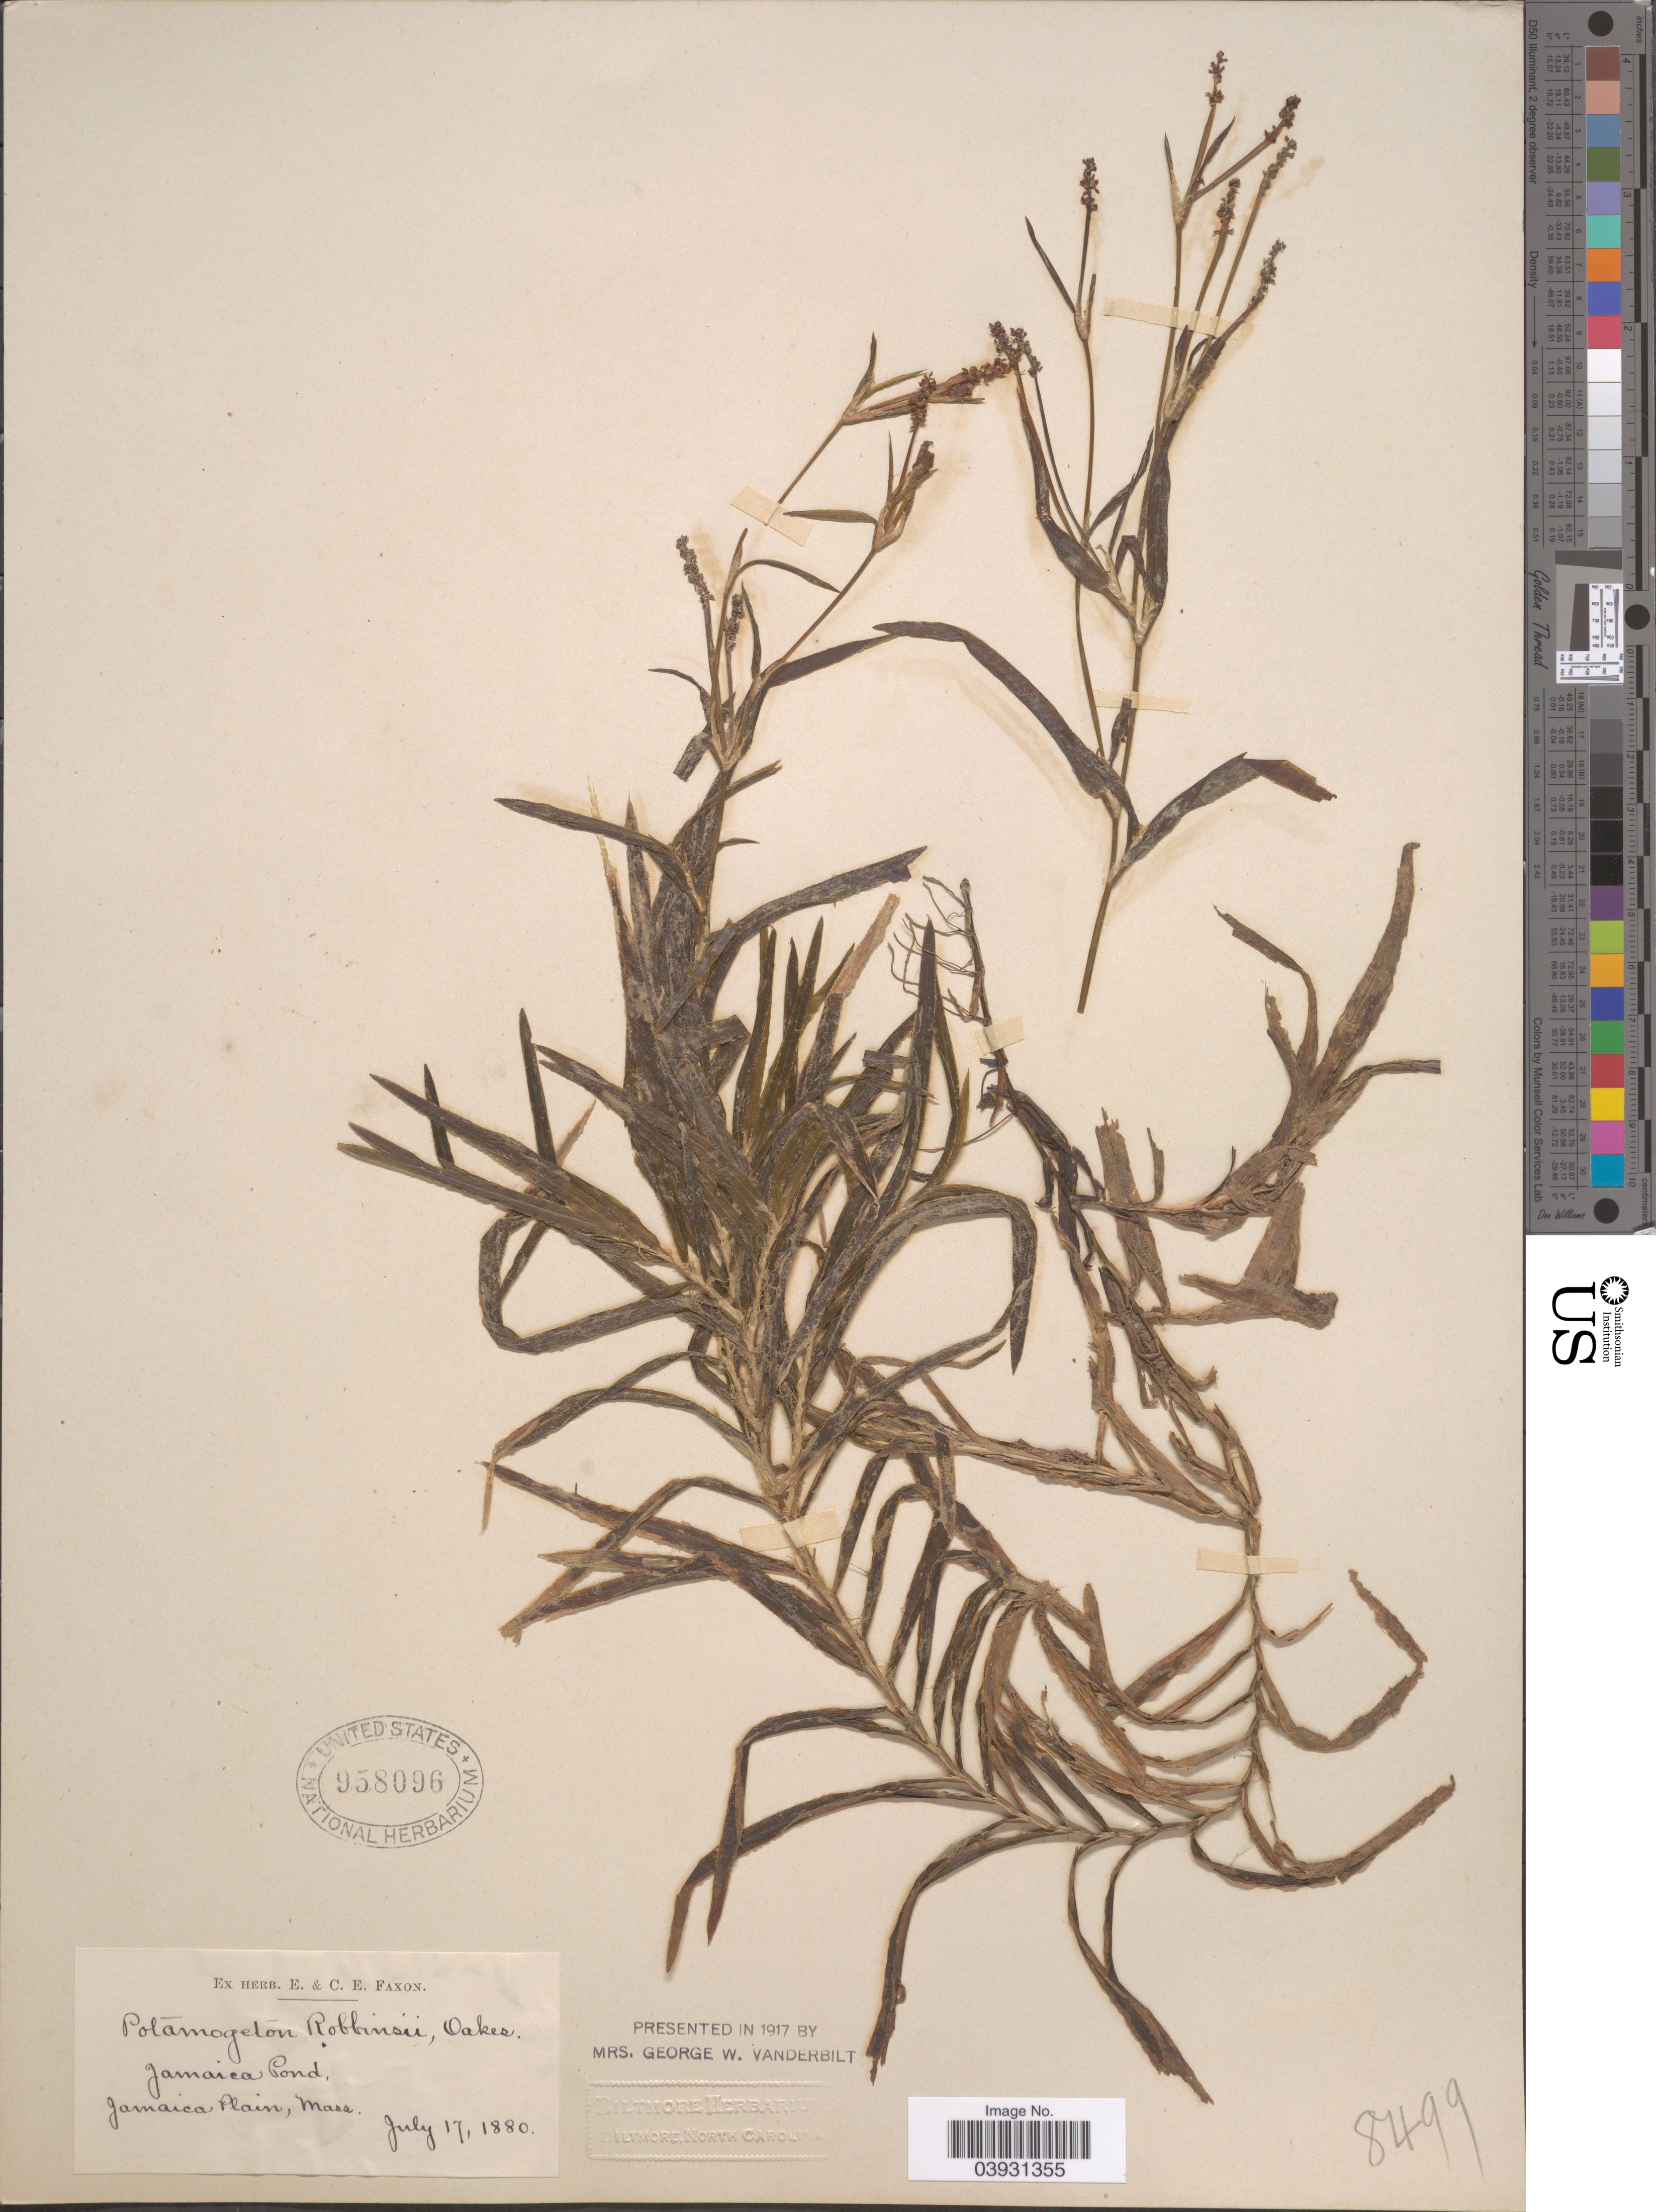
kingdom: Plantae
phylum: Tracheophyta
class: Liliopsida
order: Alismatales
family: Potamogetonaceae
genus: Potamogeton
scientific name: Potamogeton robbinsii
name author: Oakes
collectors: ex herb. E. & C.E. Faxon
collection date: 1880-07-17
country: United States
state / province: Massachusetts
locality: Jamaica Pond, Jamaica Plain.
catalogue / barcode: US 958096